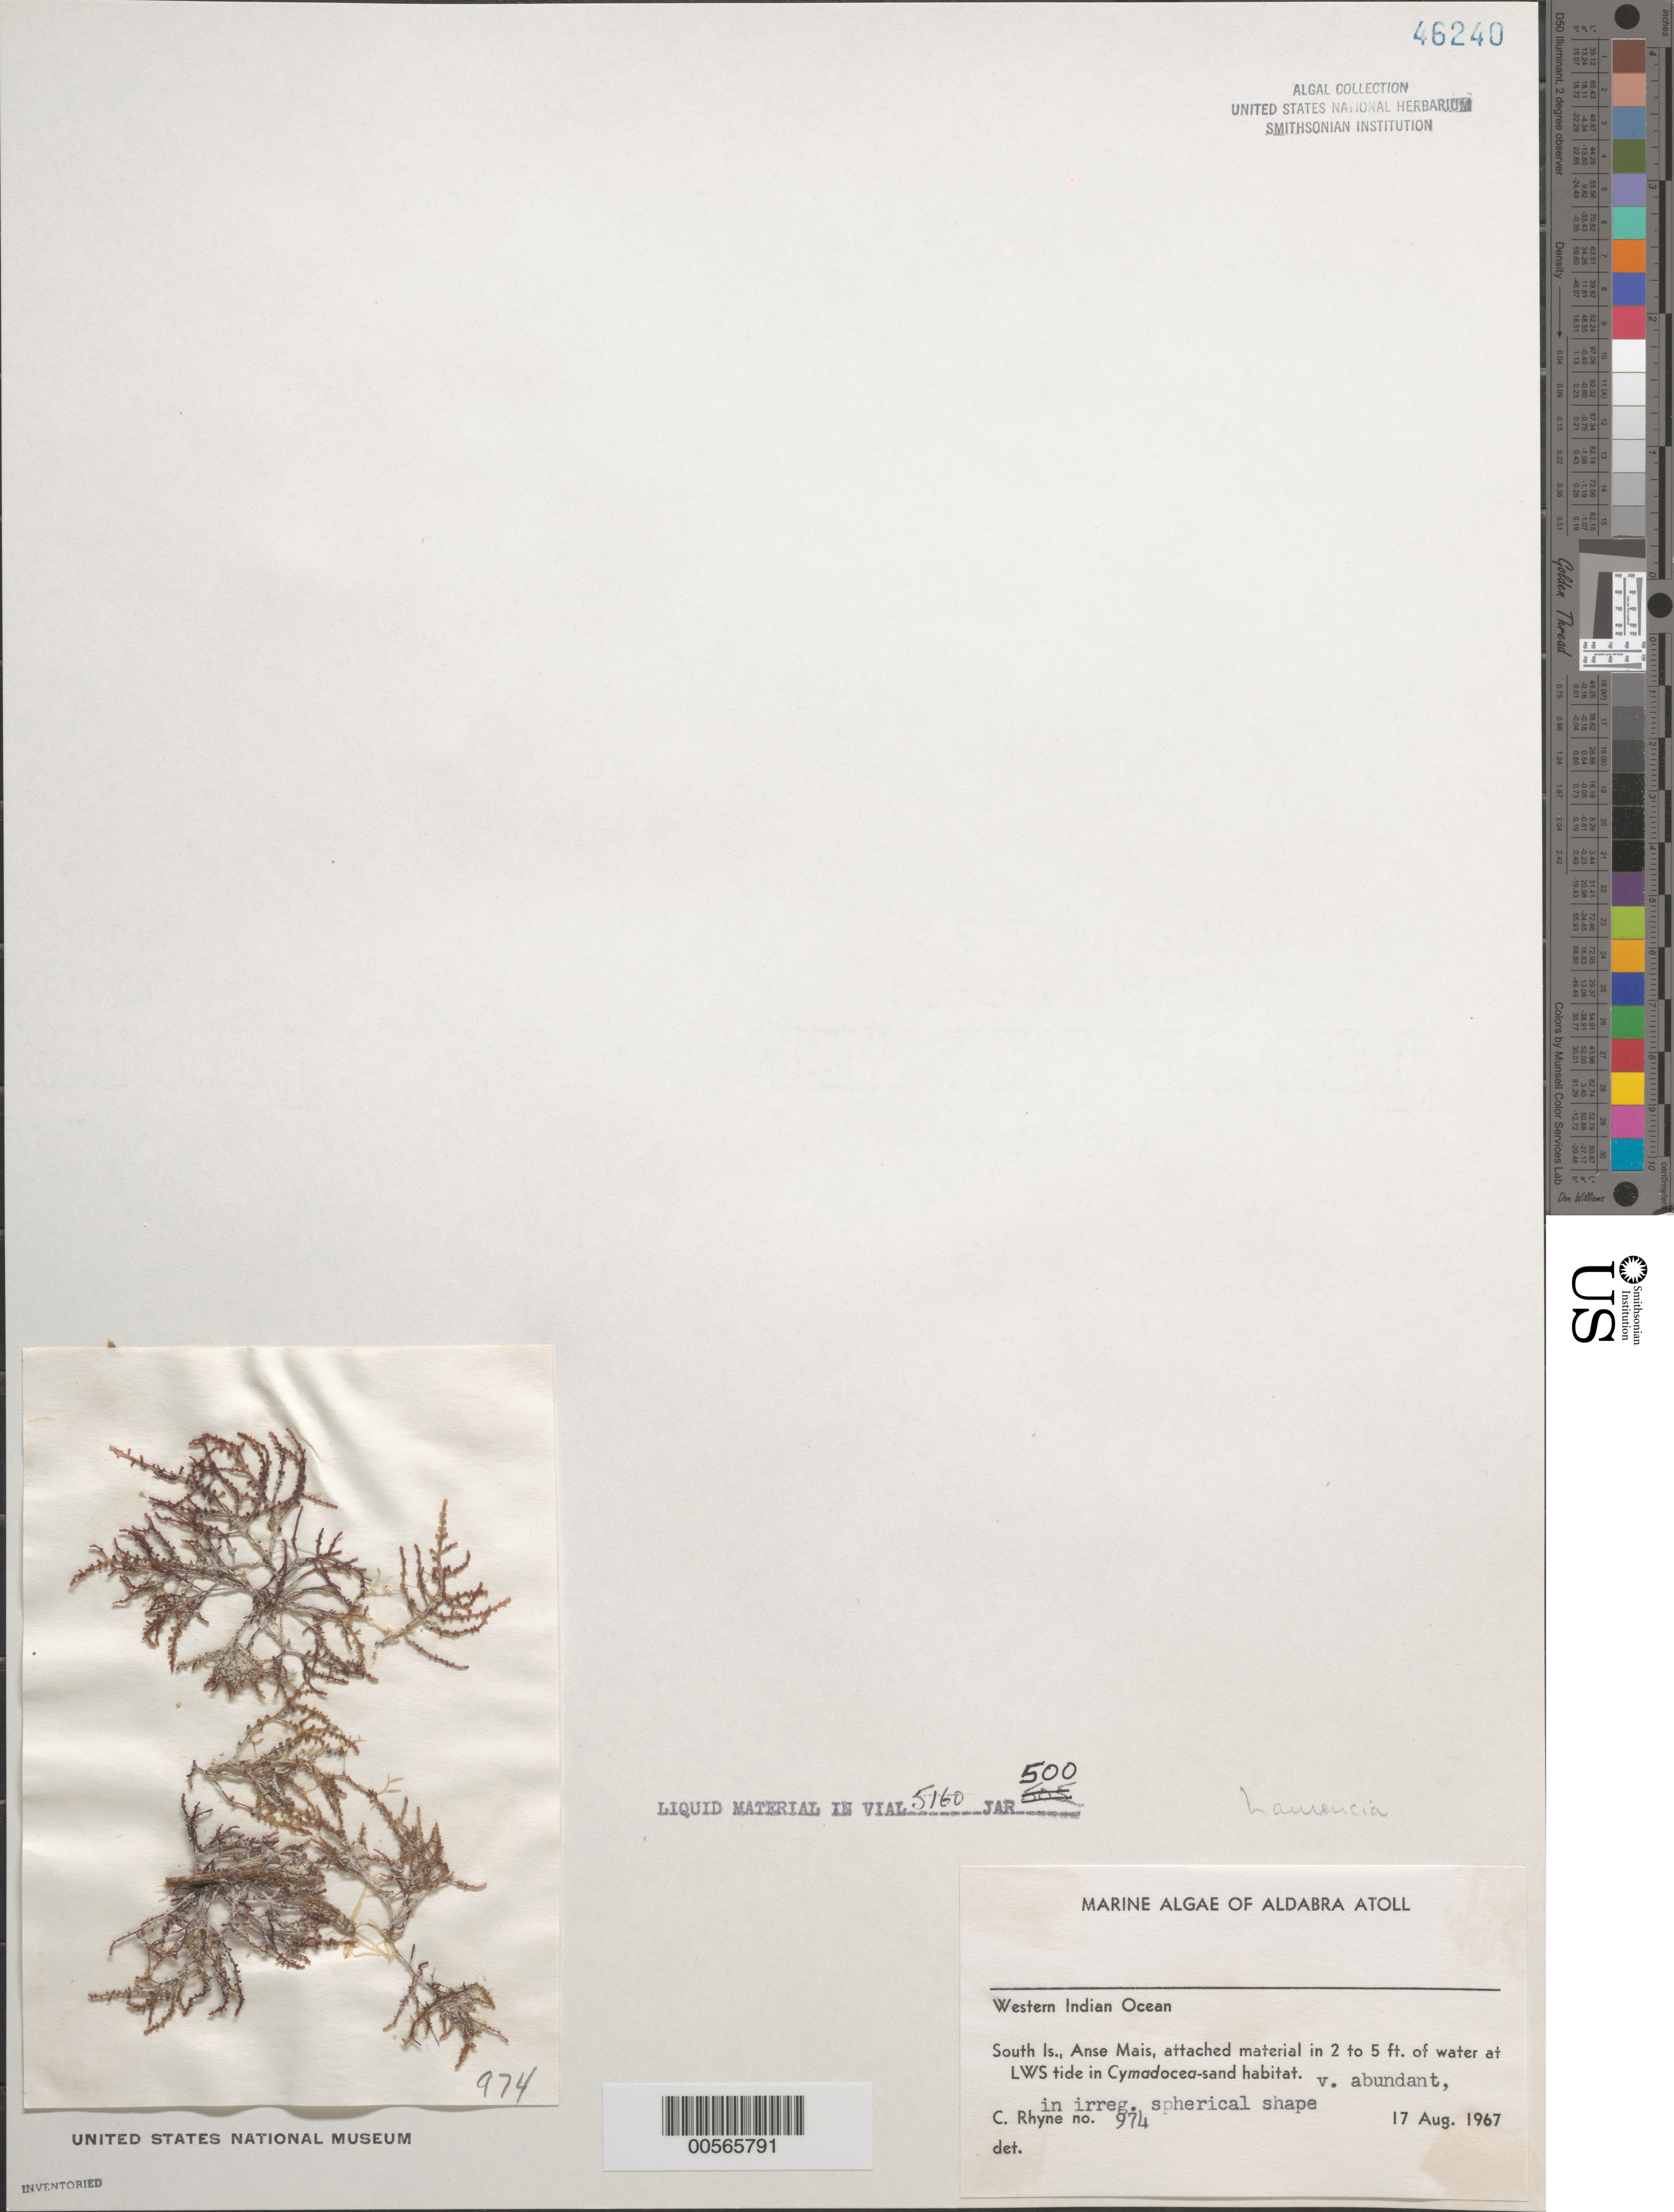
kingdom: Plantae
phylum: Rhodophyta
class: Florideophyceae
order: Ceramiales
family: Rhodomelaceae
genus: Laurencia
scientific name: Laurencia sp.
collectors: C. Rhyne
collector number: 974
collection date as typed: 17 Aug 1967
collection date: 1967-08-17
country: Seychelles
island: Aldabra Atoll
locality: South Islet, Anse Mais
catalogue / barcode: US 46240